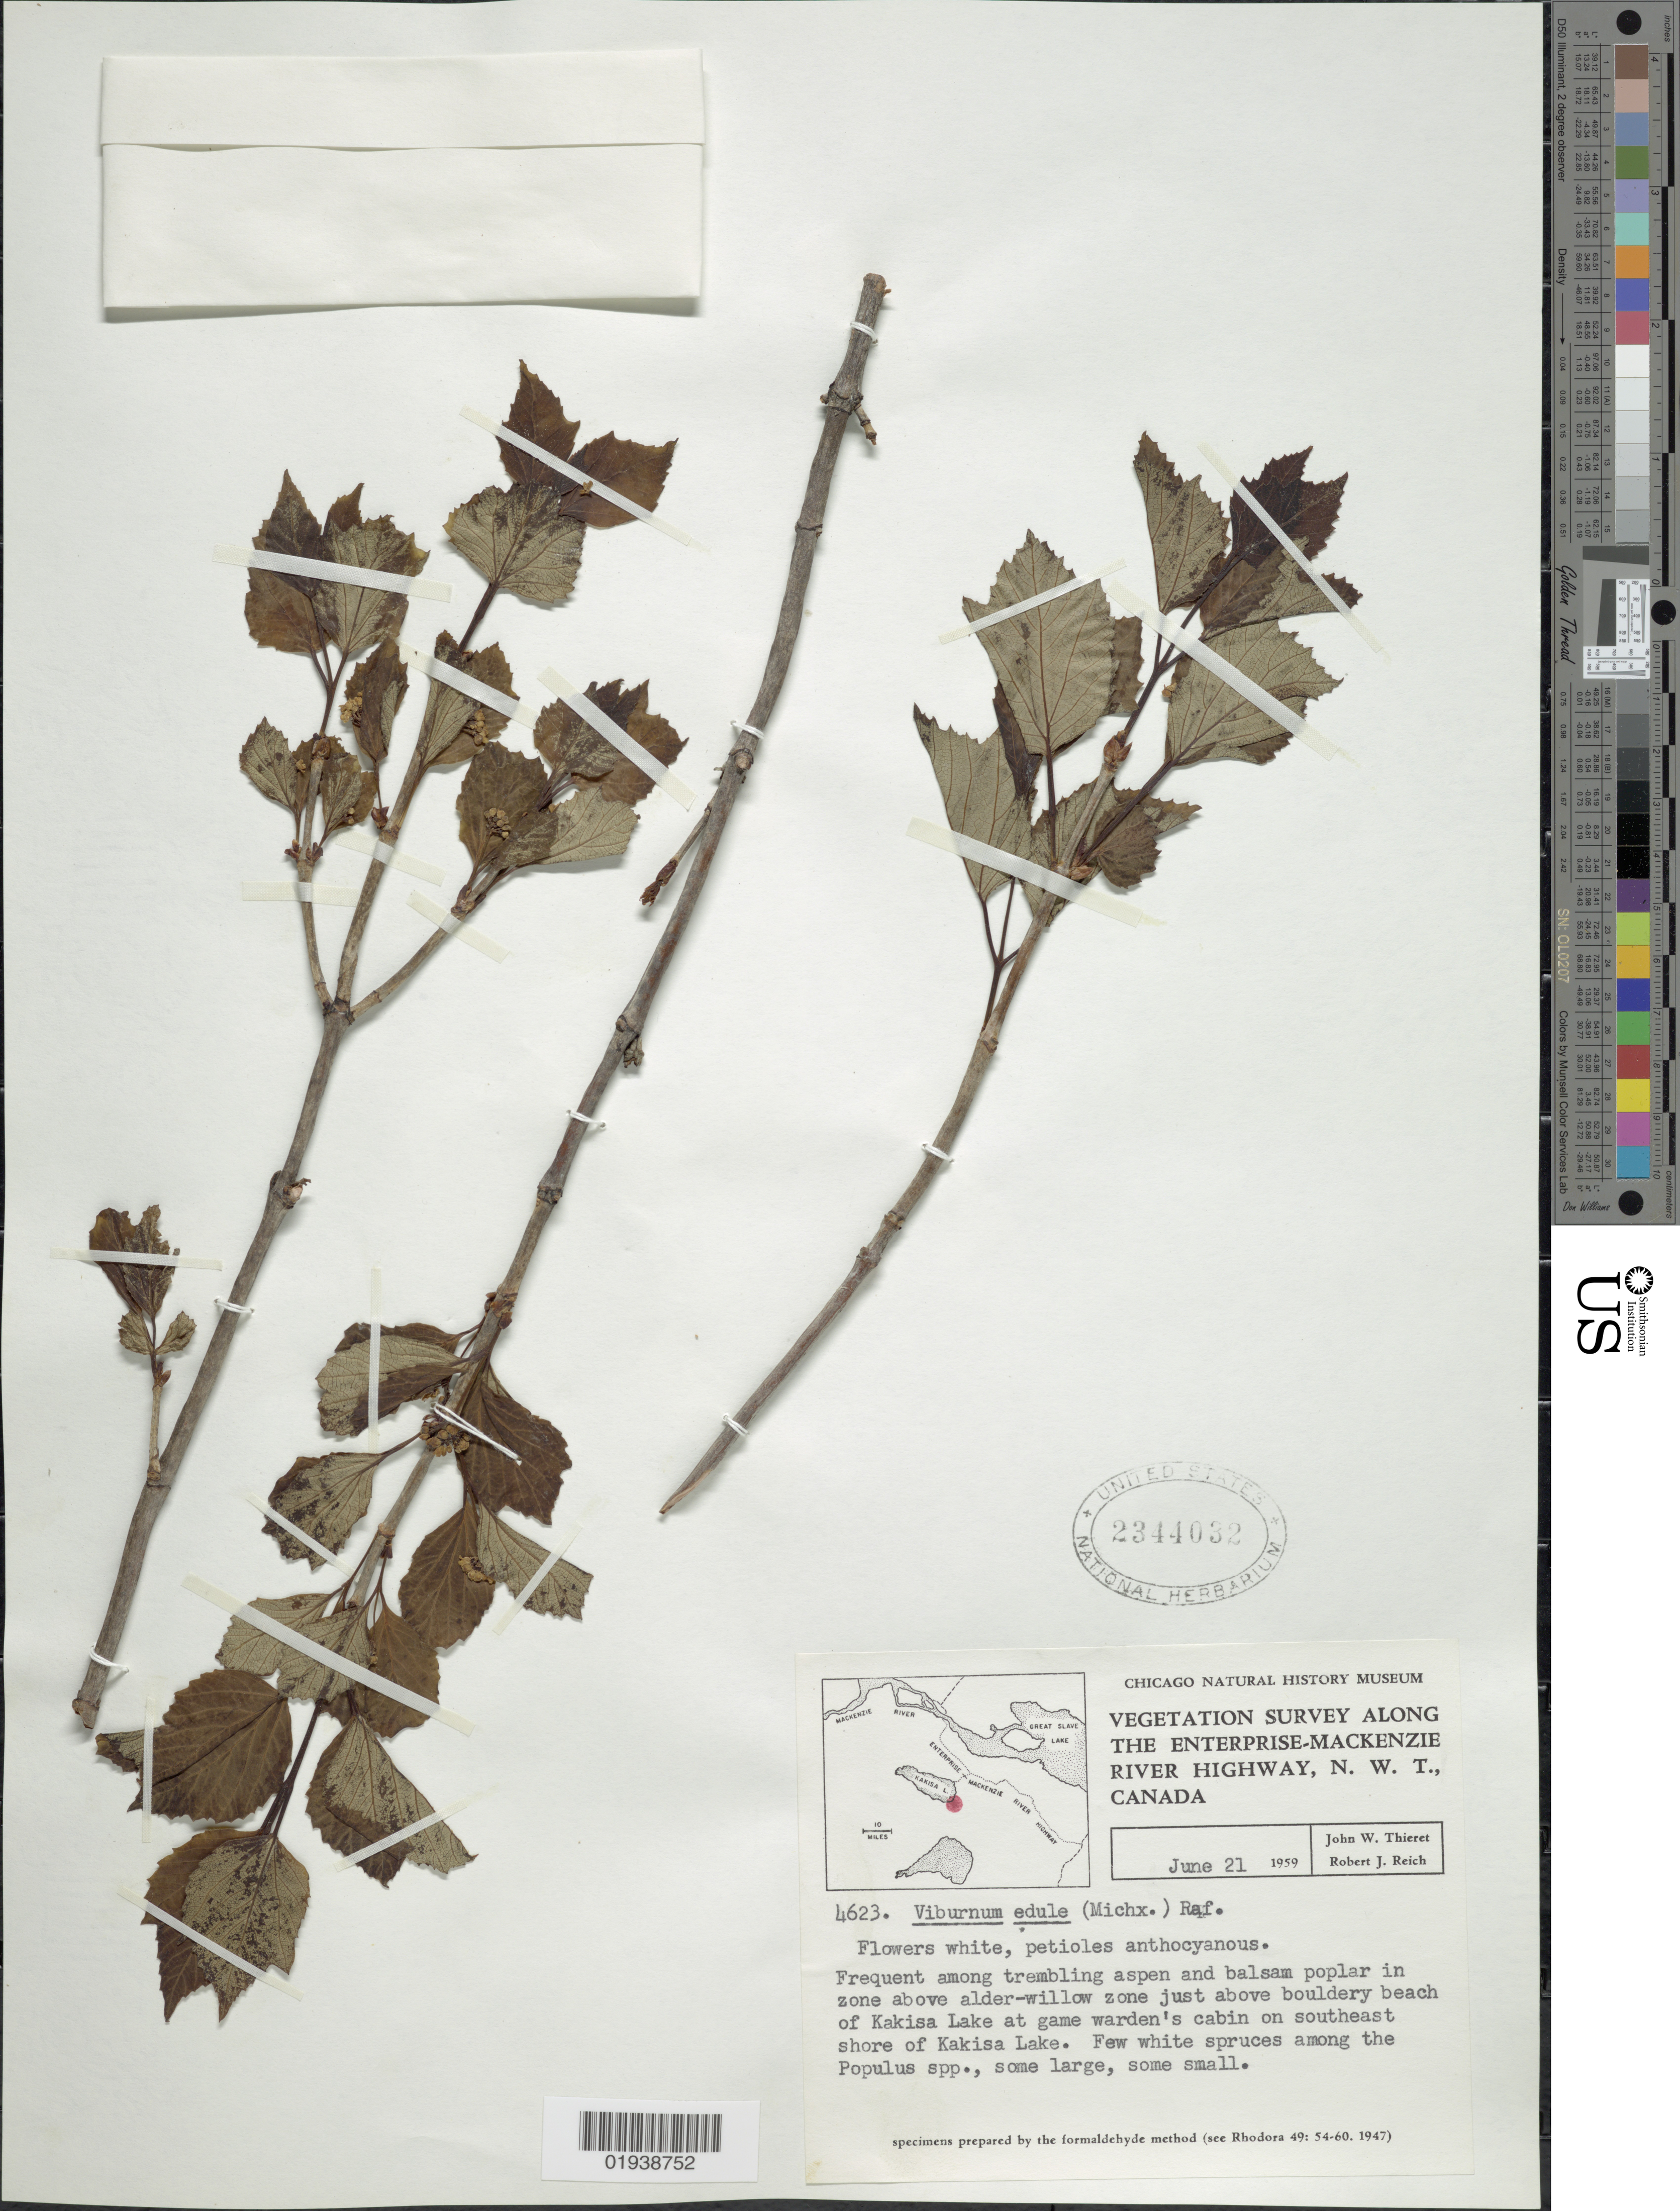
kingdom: Plantae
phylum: Tracheophyta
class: Magnoliopsida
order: Dipsacales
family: Viburnaceae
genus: Viburnum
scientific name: Viburnum edule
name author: (Michx.) Raf.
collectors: J. W. Thieret & R. Reich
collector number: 4623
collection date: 1959-06-21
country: Canada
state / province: Northwest Territories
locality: Along the enterprise-Mackenzie River Highway, N.W.T. In zone above alder-willow zone just above bouldery beach of Kakisa Lake at game warden's cabin on southeast shore of Kakisa Lake.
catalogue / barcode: US 2344032